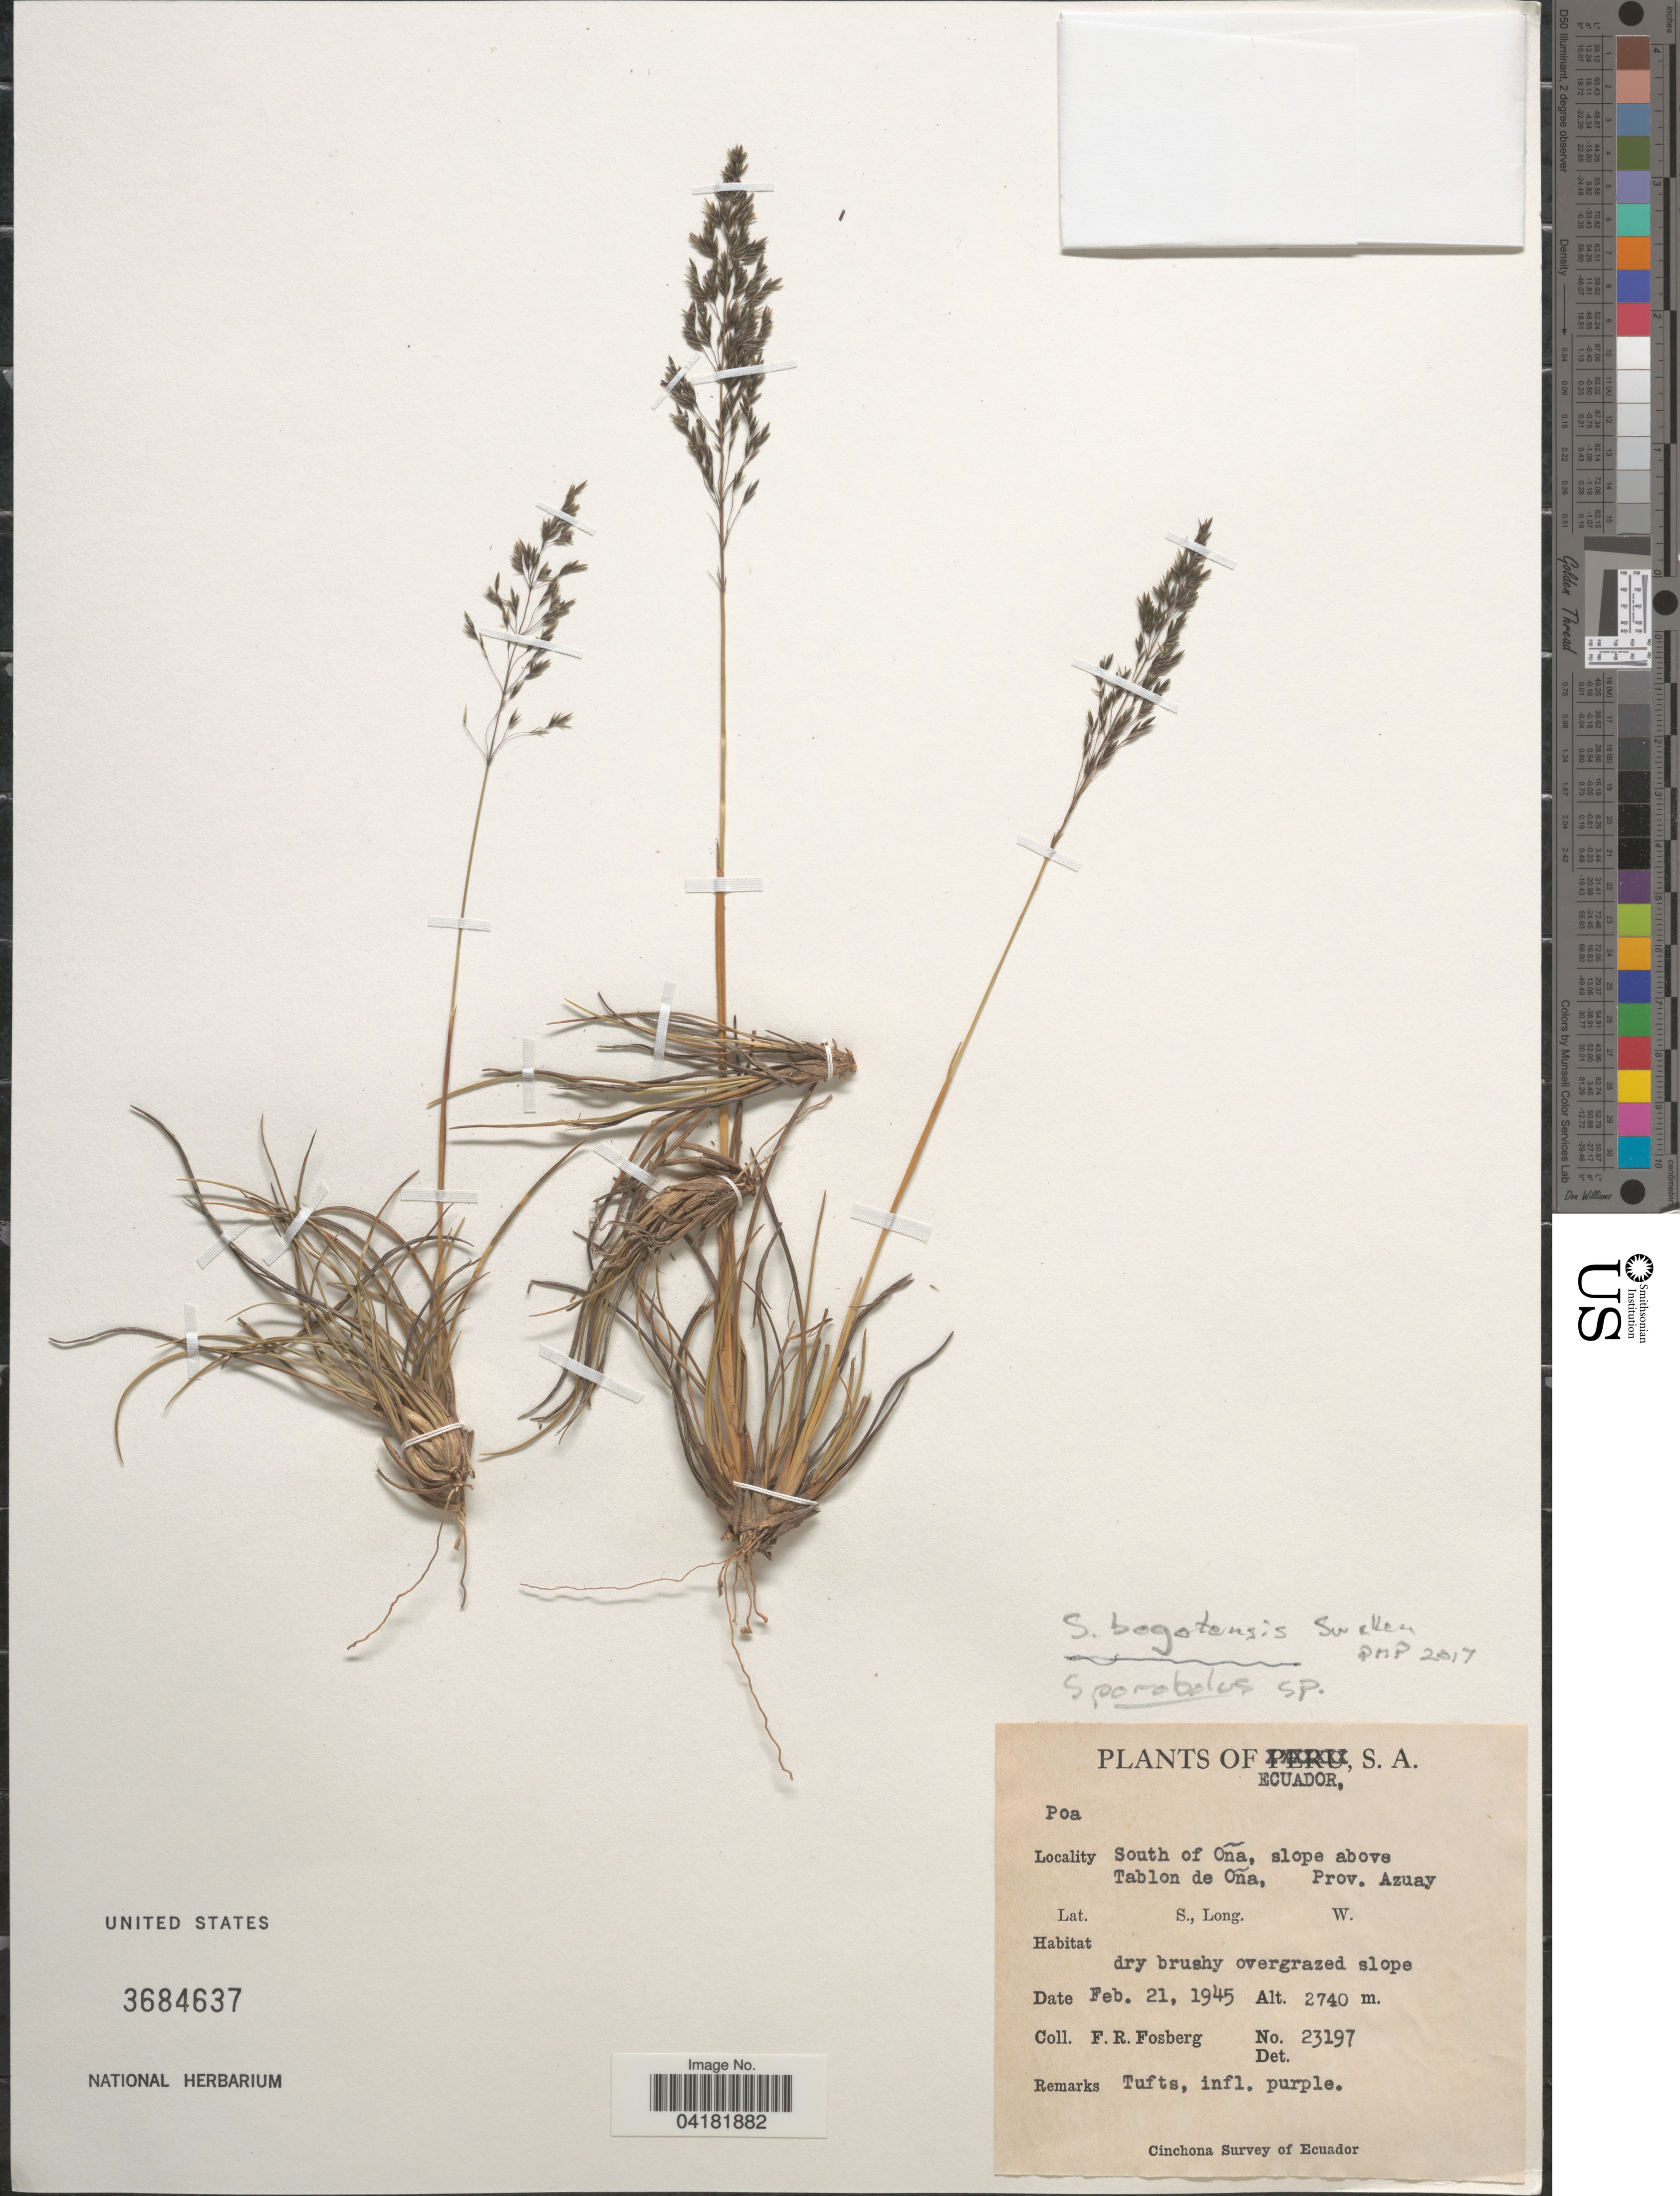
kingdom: Plantae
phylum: Tracheophyta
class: Liliopsida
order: Poales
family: Poaceae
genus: Poa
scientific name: Poa sp.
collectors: F. R. Fosberg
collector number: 23197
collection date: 1945-02-21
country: Ecuador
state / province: Azuay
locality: South of Oña, slope above Tablon de Oña. Chinchona Survey of Ecuador.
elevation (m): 2740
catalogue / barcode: US 3684637